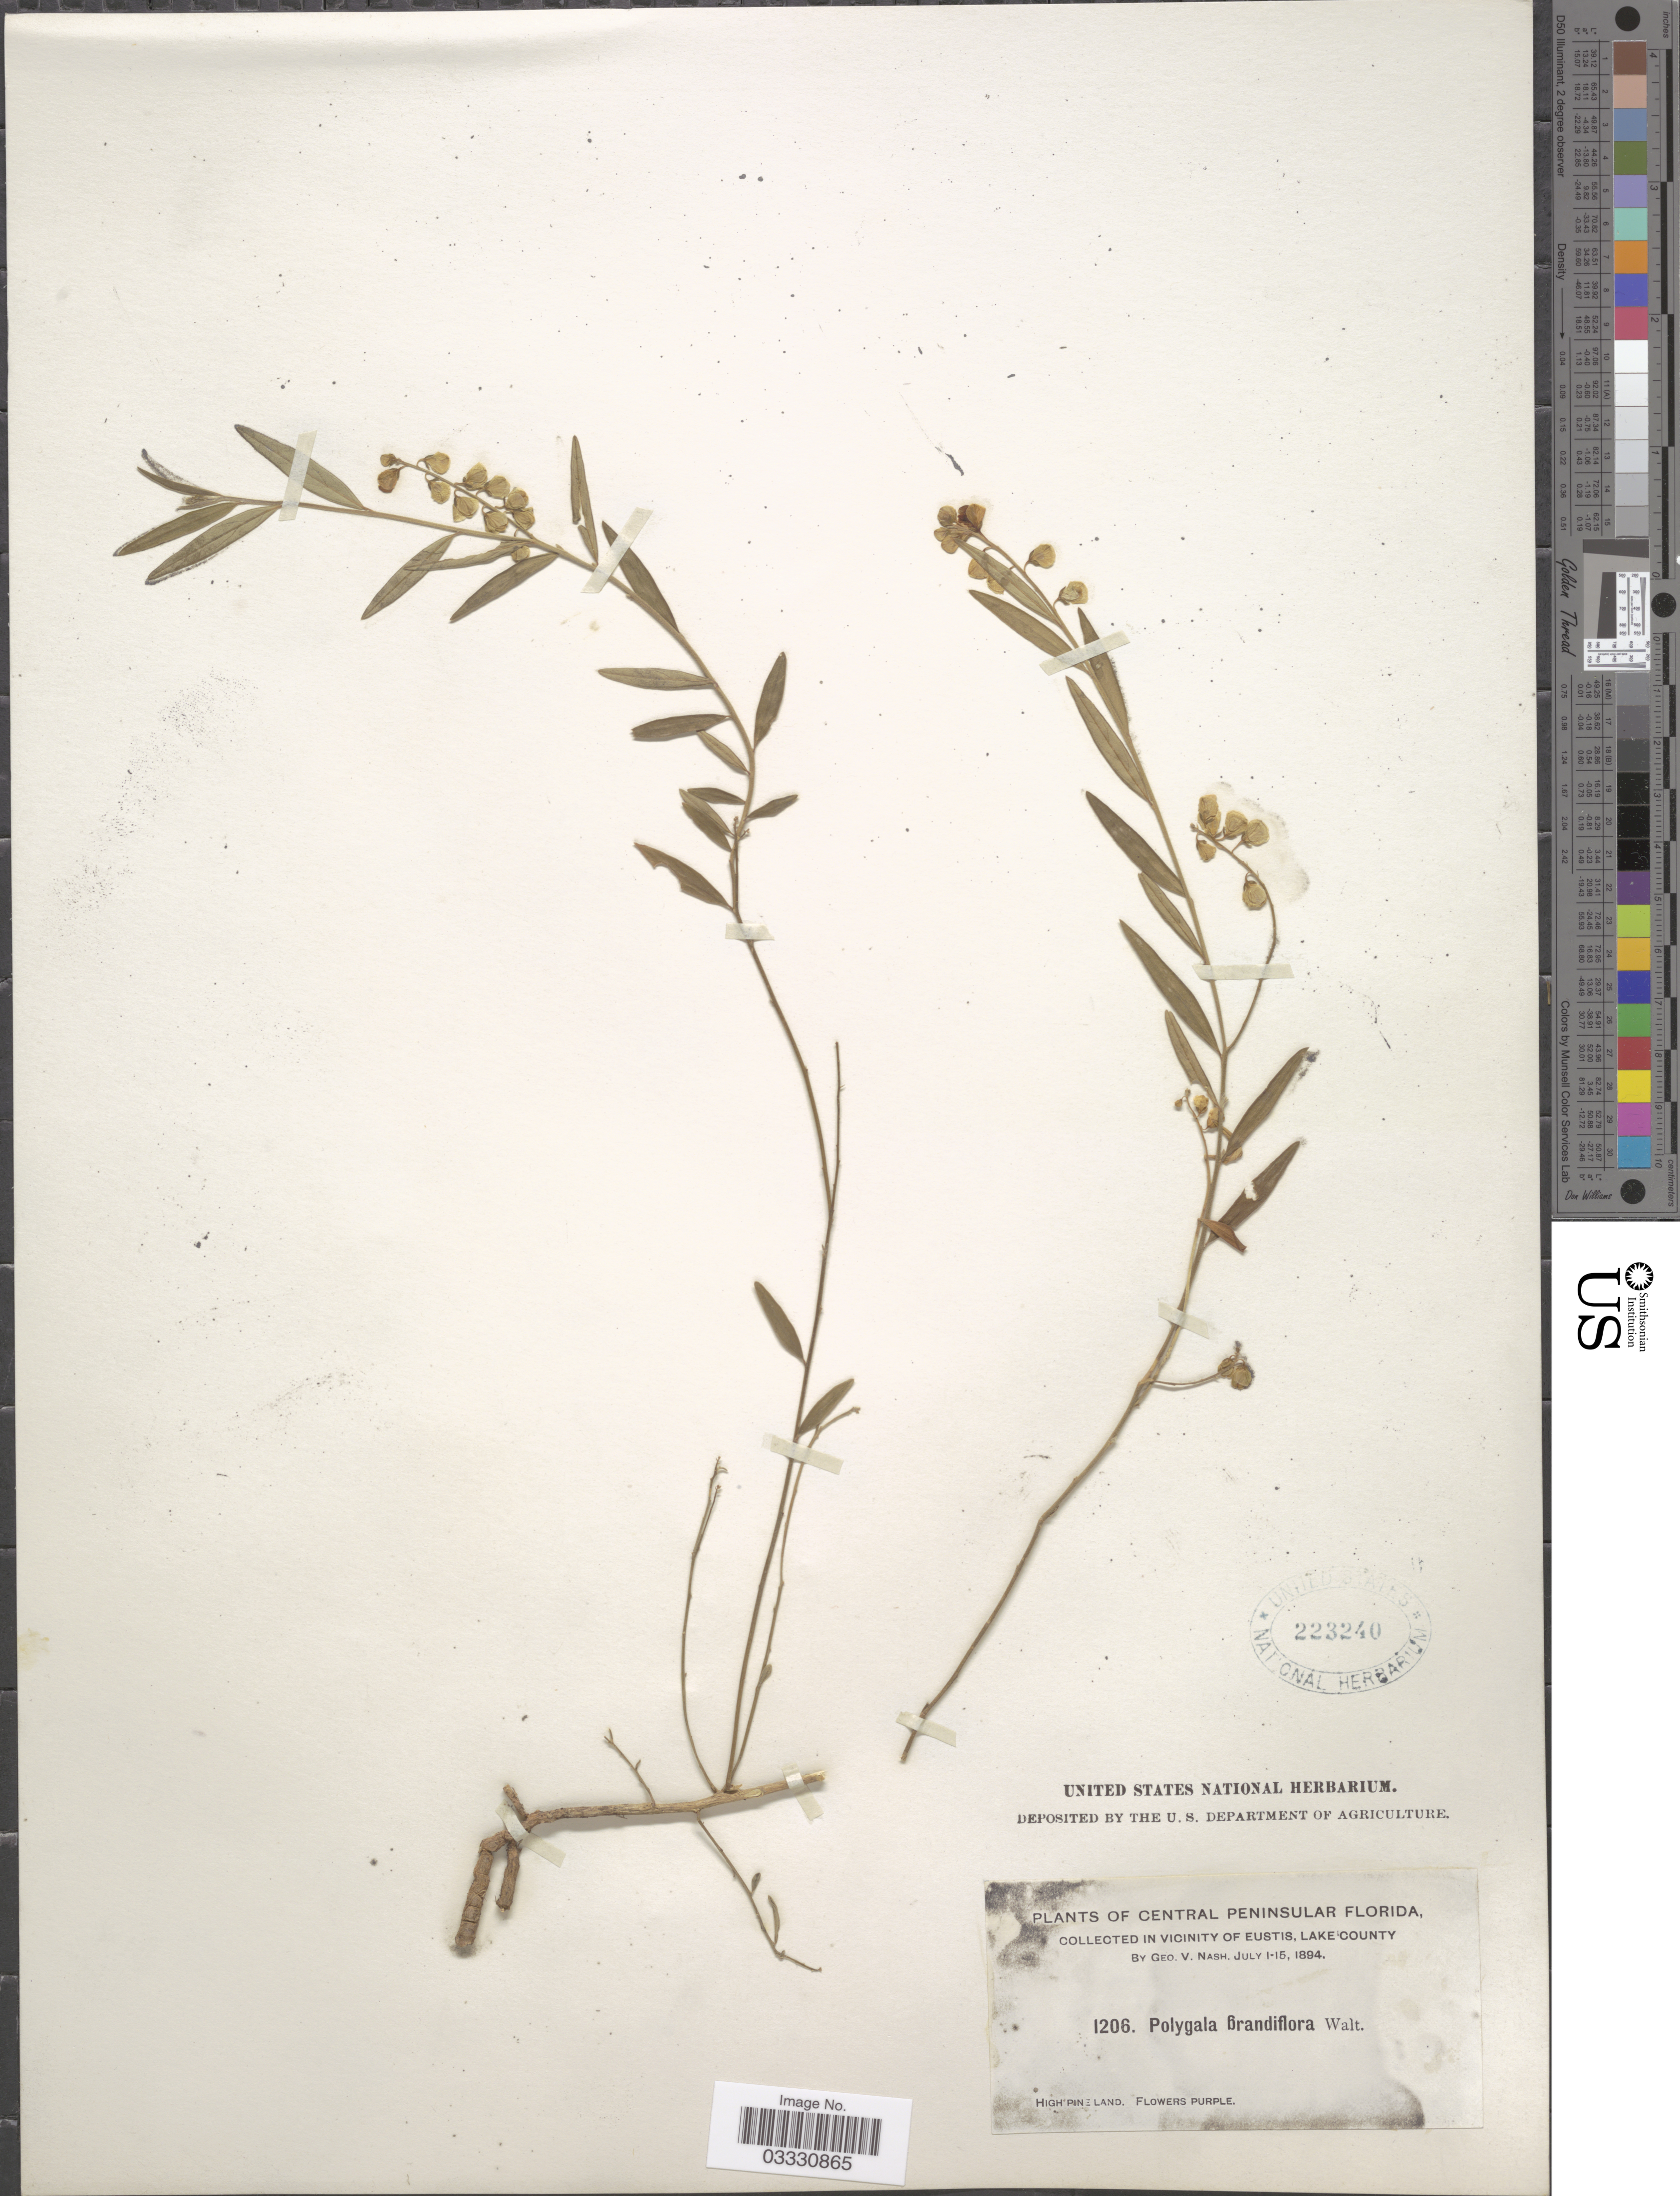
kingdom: Plantae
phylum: Tracheophyta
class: Magnoliopsida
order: Fabales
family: Polygalaceae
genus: Asemeia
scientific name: Asemeia grandiflora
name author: (Walter) Small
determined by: Strong, Mark T., (BOT), Smithsonian Institution - National Museum of Natural History (UNITED STATES)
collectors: G. V. Nash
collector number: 1206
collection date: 1894-07-01/1894-07-15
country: United States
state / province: Florida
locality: Central Peninsular Florida. In Vicinity of Eustis, Lake County.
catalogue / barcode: US 223240